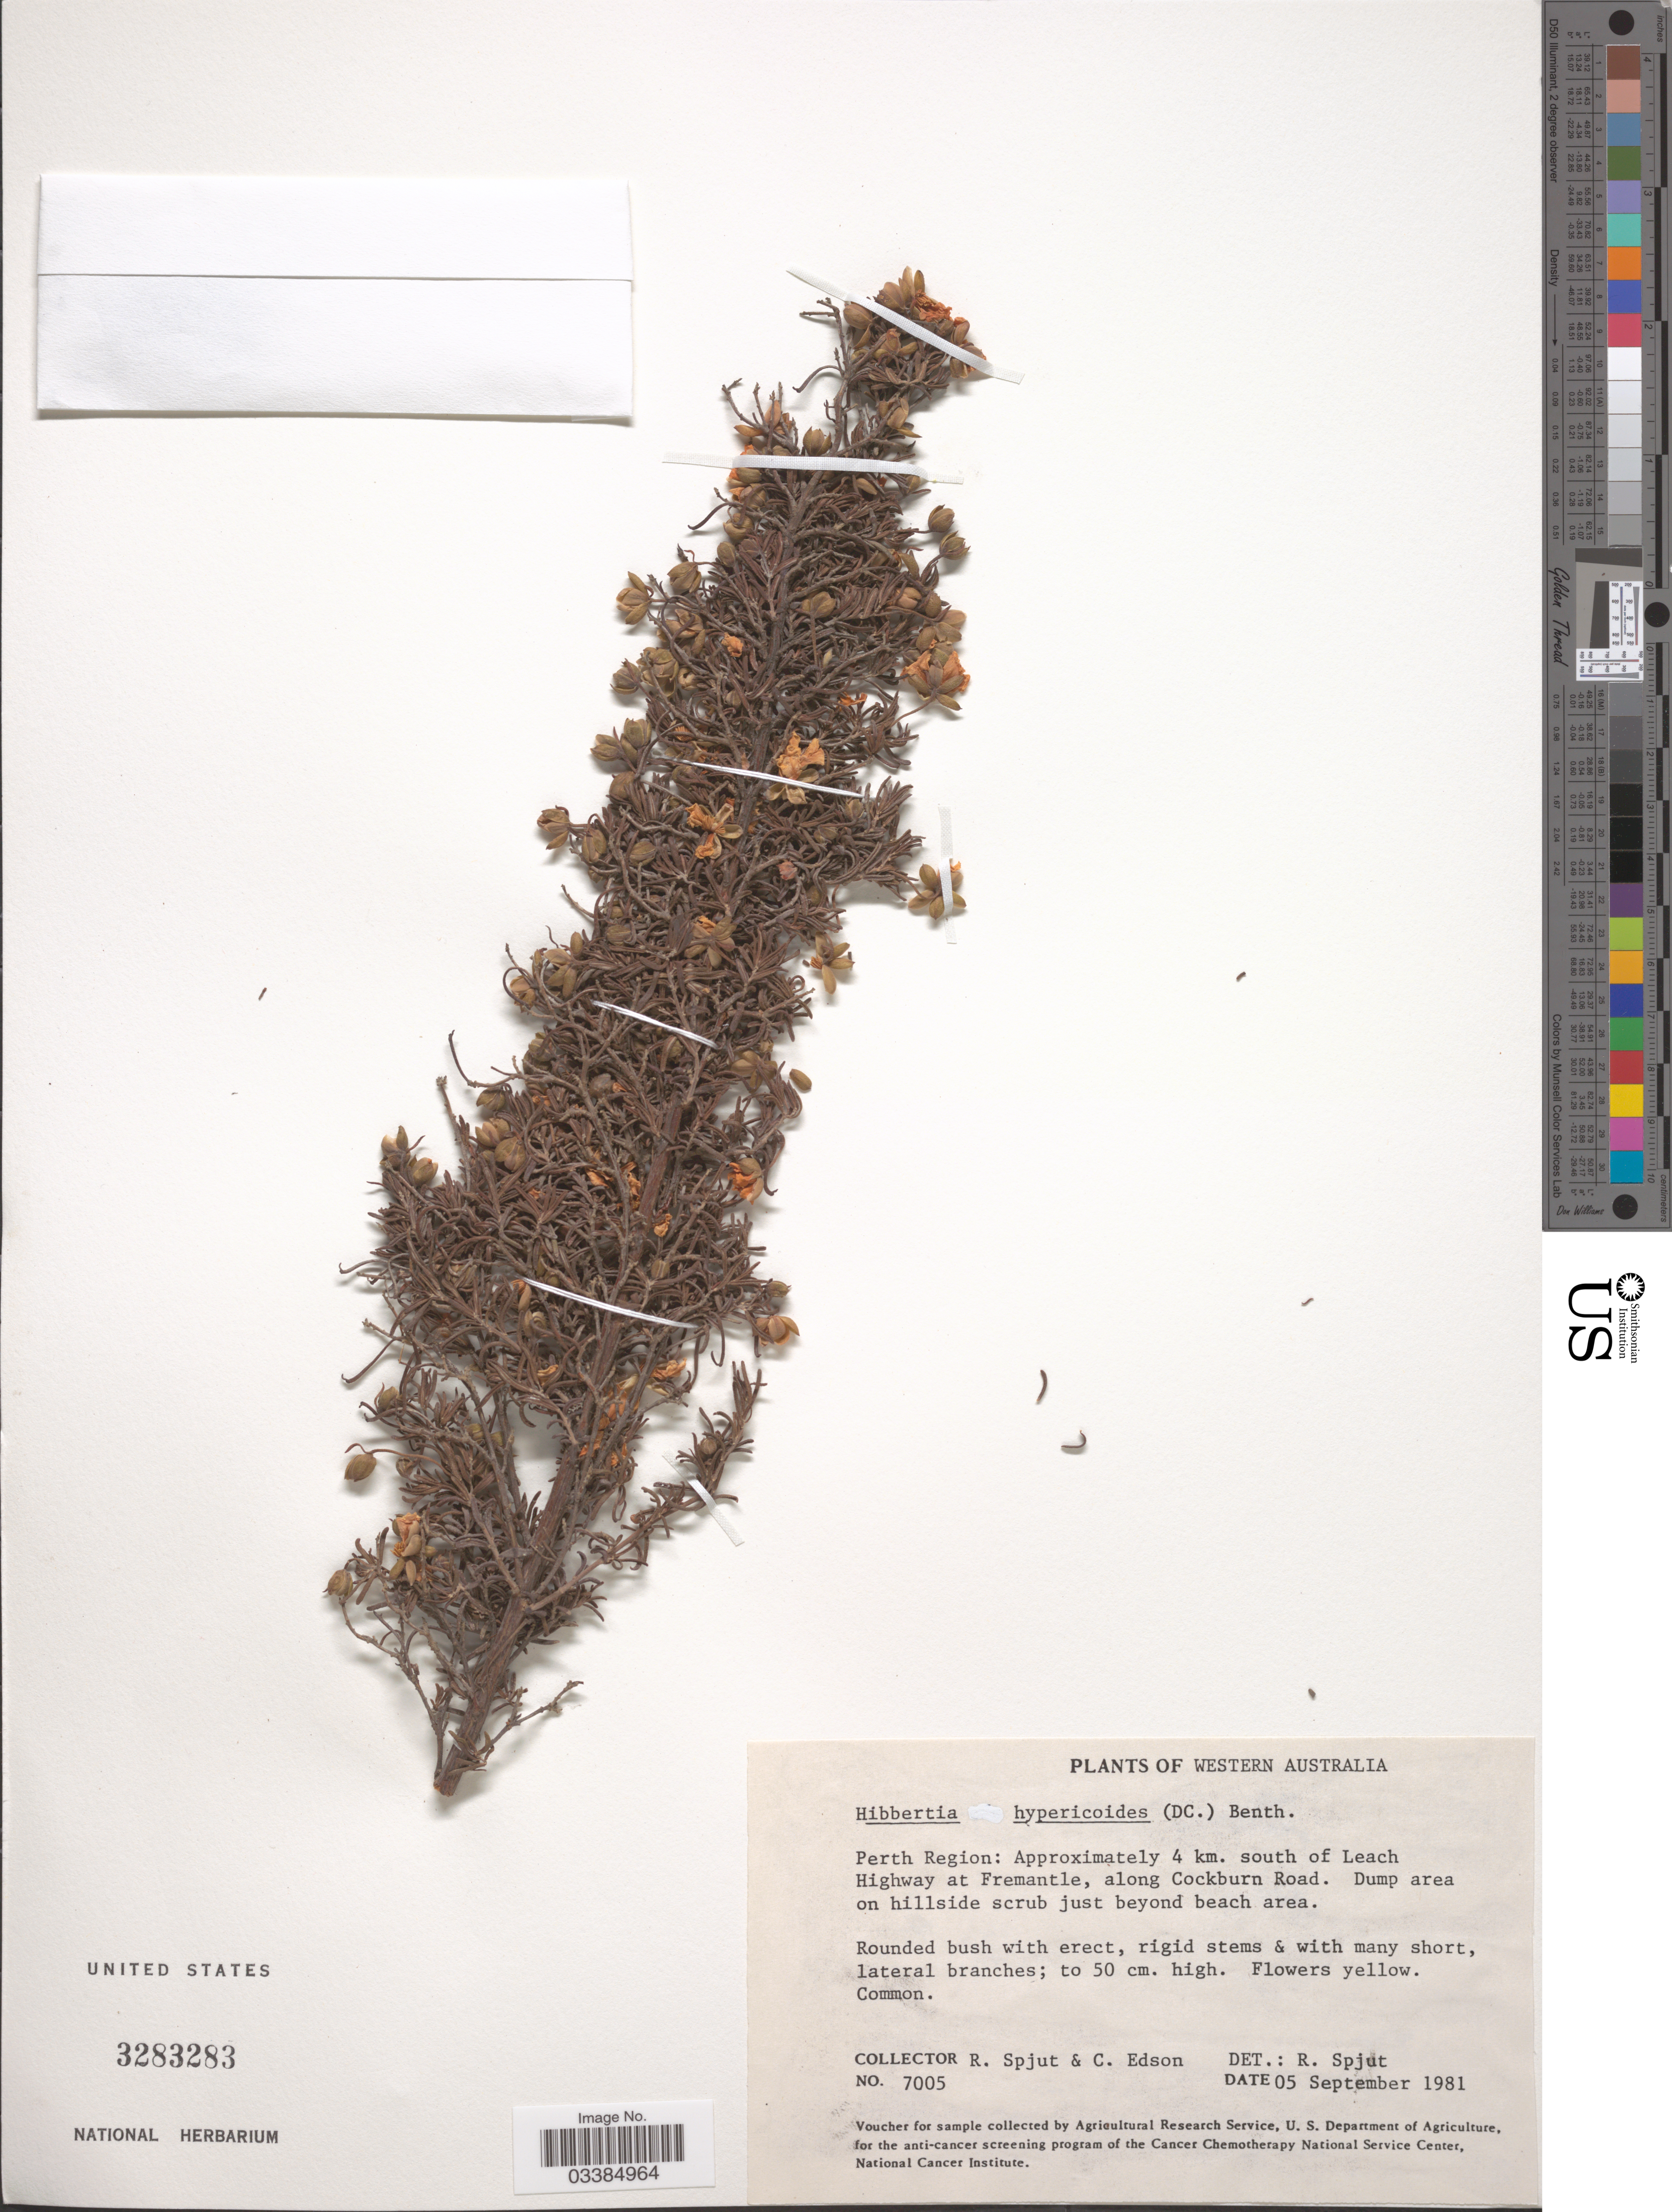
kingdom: Plantae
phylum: Tracheophyta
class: Magnoliopsida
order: Dilleniales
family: Dilleniaceae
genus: Hibbertia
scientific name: Hibbertia hypericoides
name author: (DC.) Benth.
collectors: R. Spjut & C. Edson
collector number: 7005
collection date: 1981-09-05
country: Australia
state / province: Western Australia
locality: Perth Region: Approxinately 4 km. south of Leach Highway at Fremantle, along Cockburn Road. Dump area on hillside scrub just beyond beach area.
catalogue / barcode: US 3283283